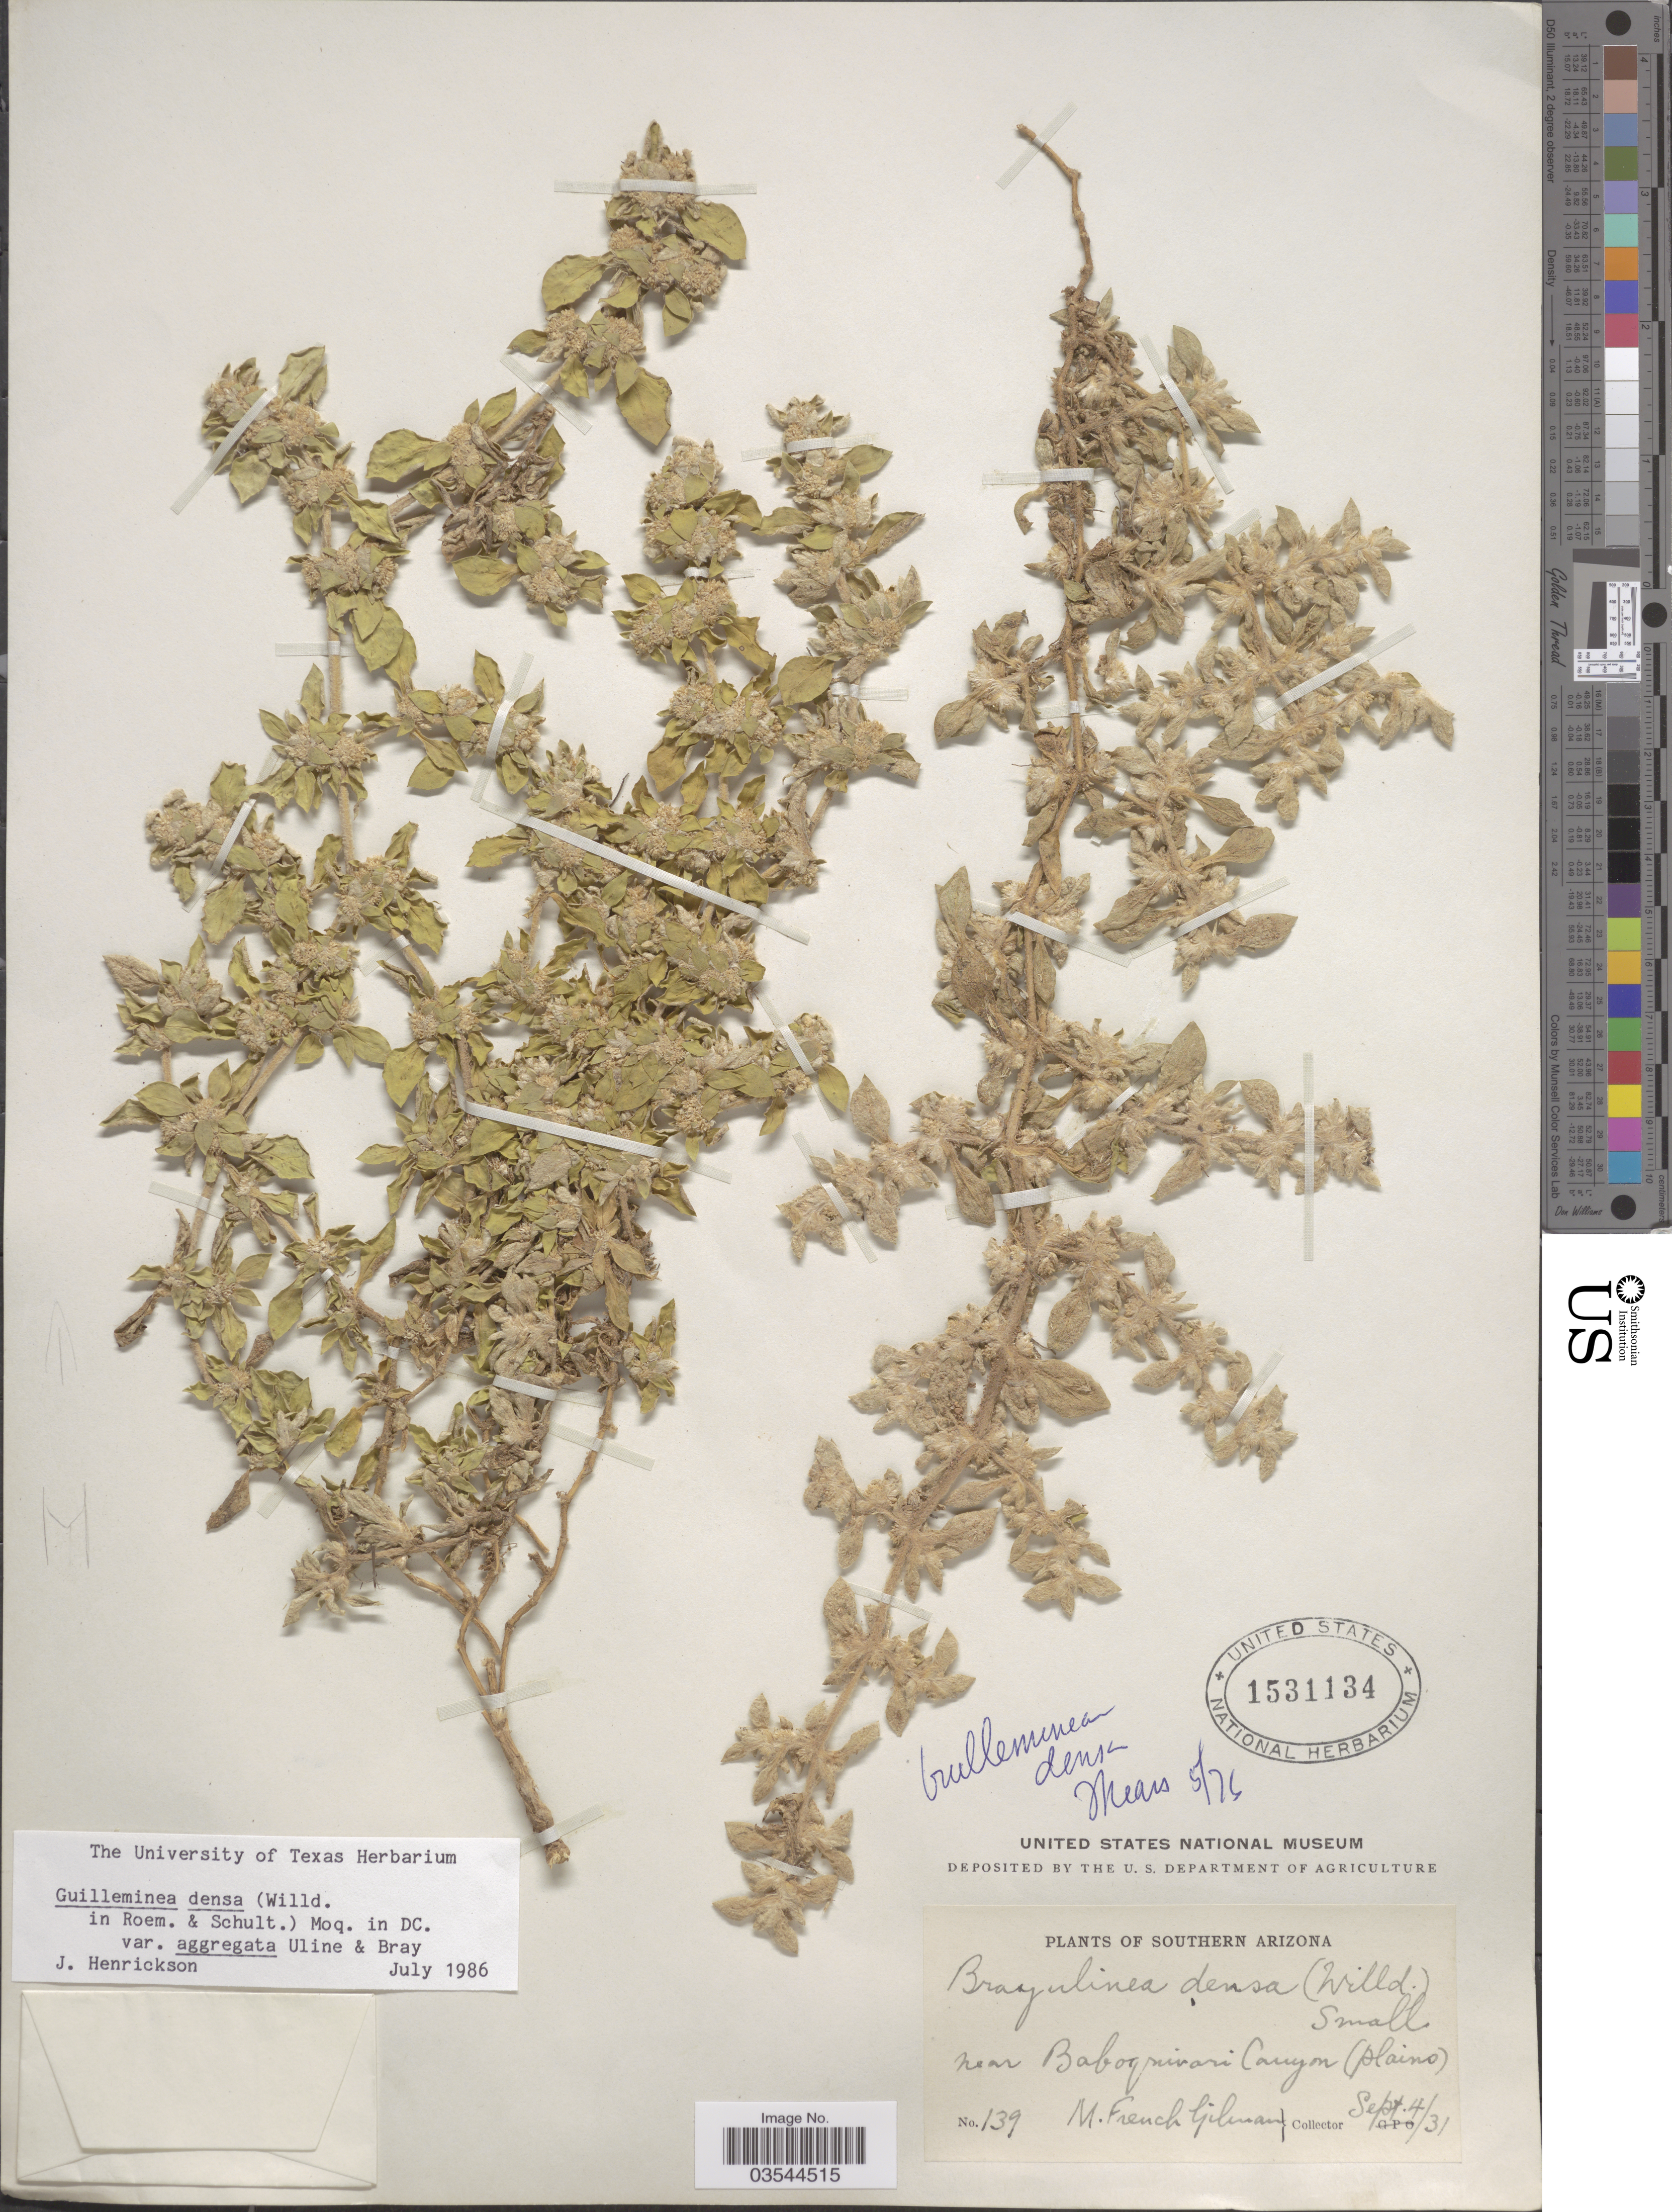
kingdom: Plantae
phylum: Tracheophyta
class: Magnoliopsida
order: Caryophyllales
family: Amaranthaceae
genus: Guilleminea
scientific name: Guilleminea densa var. aggregata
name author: Uline & W.L. Bray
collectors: M. F. Gilman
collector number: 139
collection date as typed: Transcribed d/m/y: 4/9/31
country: United States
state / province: Arizona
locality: Southern Arizona. Near Baboquivari Canyon (plains).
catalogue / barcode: US 1531134